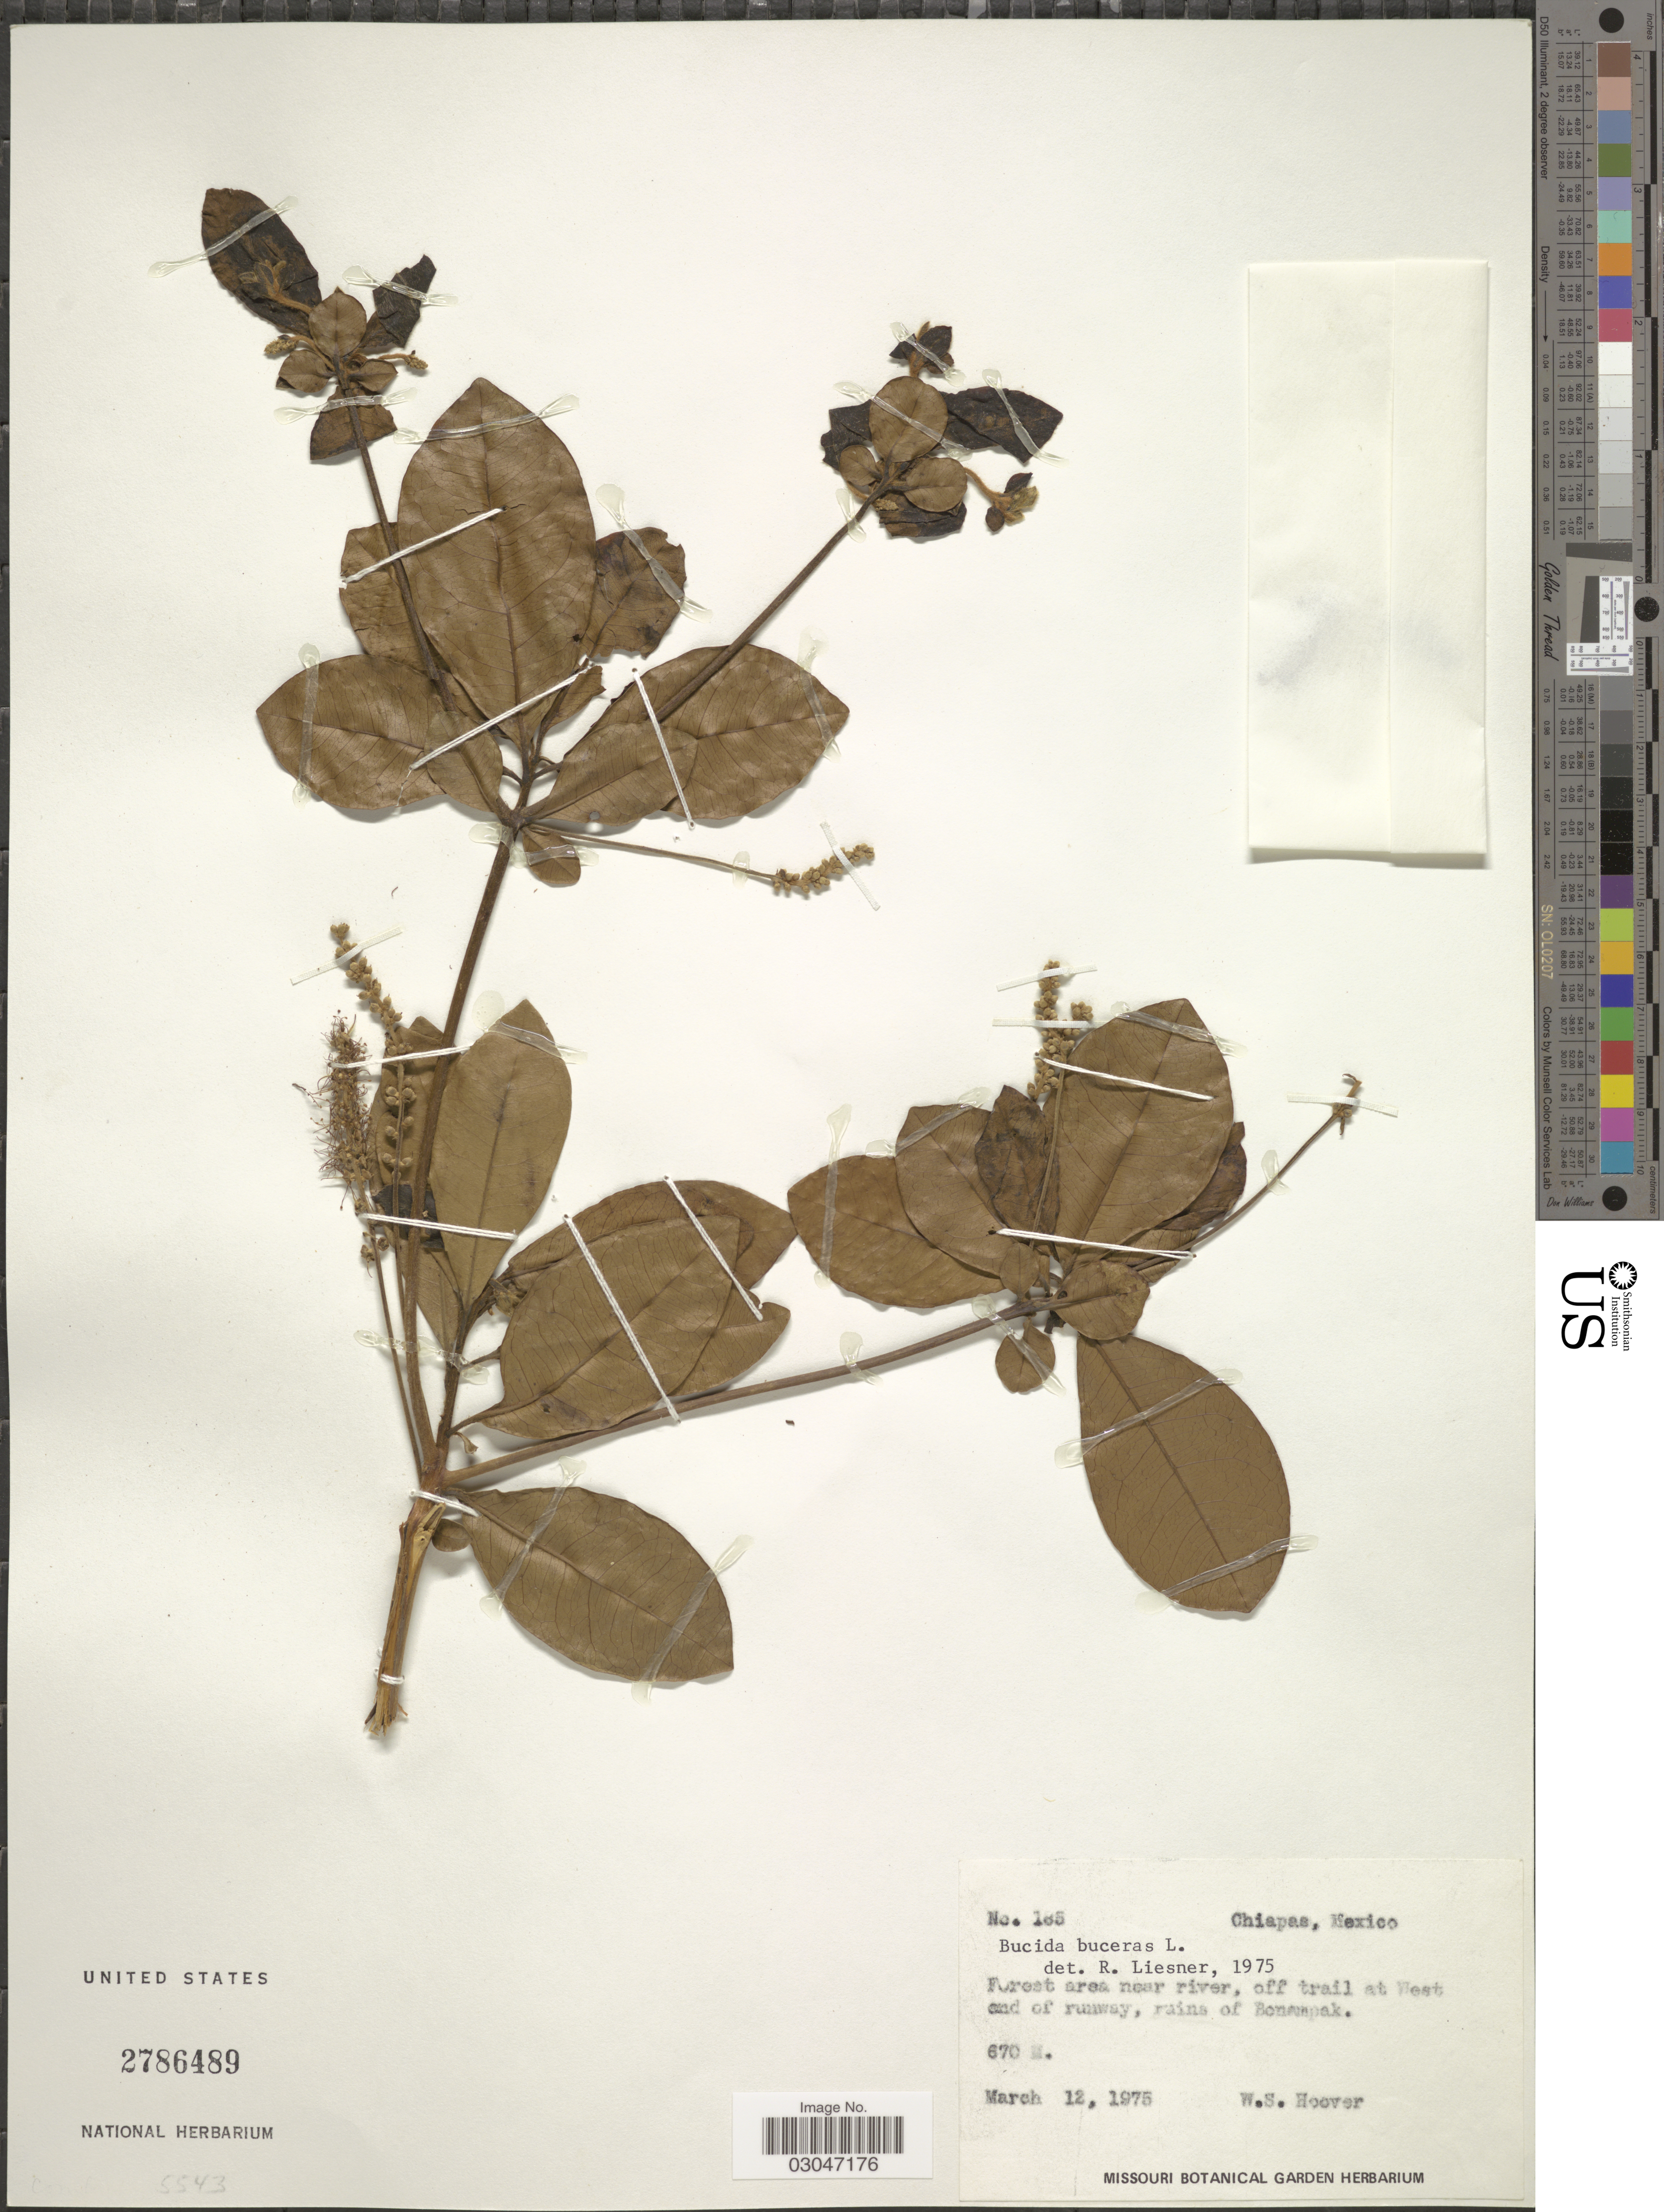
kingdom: Plantae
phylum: Tracheophyta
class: Magnoliopsida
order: Myrtales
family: Combretaceae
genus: Terminalia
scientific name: Terminalia buceras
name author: (L.) C. Wright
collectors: W. S. Hoover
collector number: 185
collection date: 1975-03-12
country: Mexico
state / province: Chiapas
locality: Forest area near river, off trail at West end of runway, rains of Bonampak.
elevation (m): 670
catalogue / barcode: US 2786489